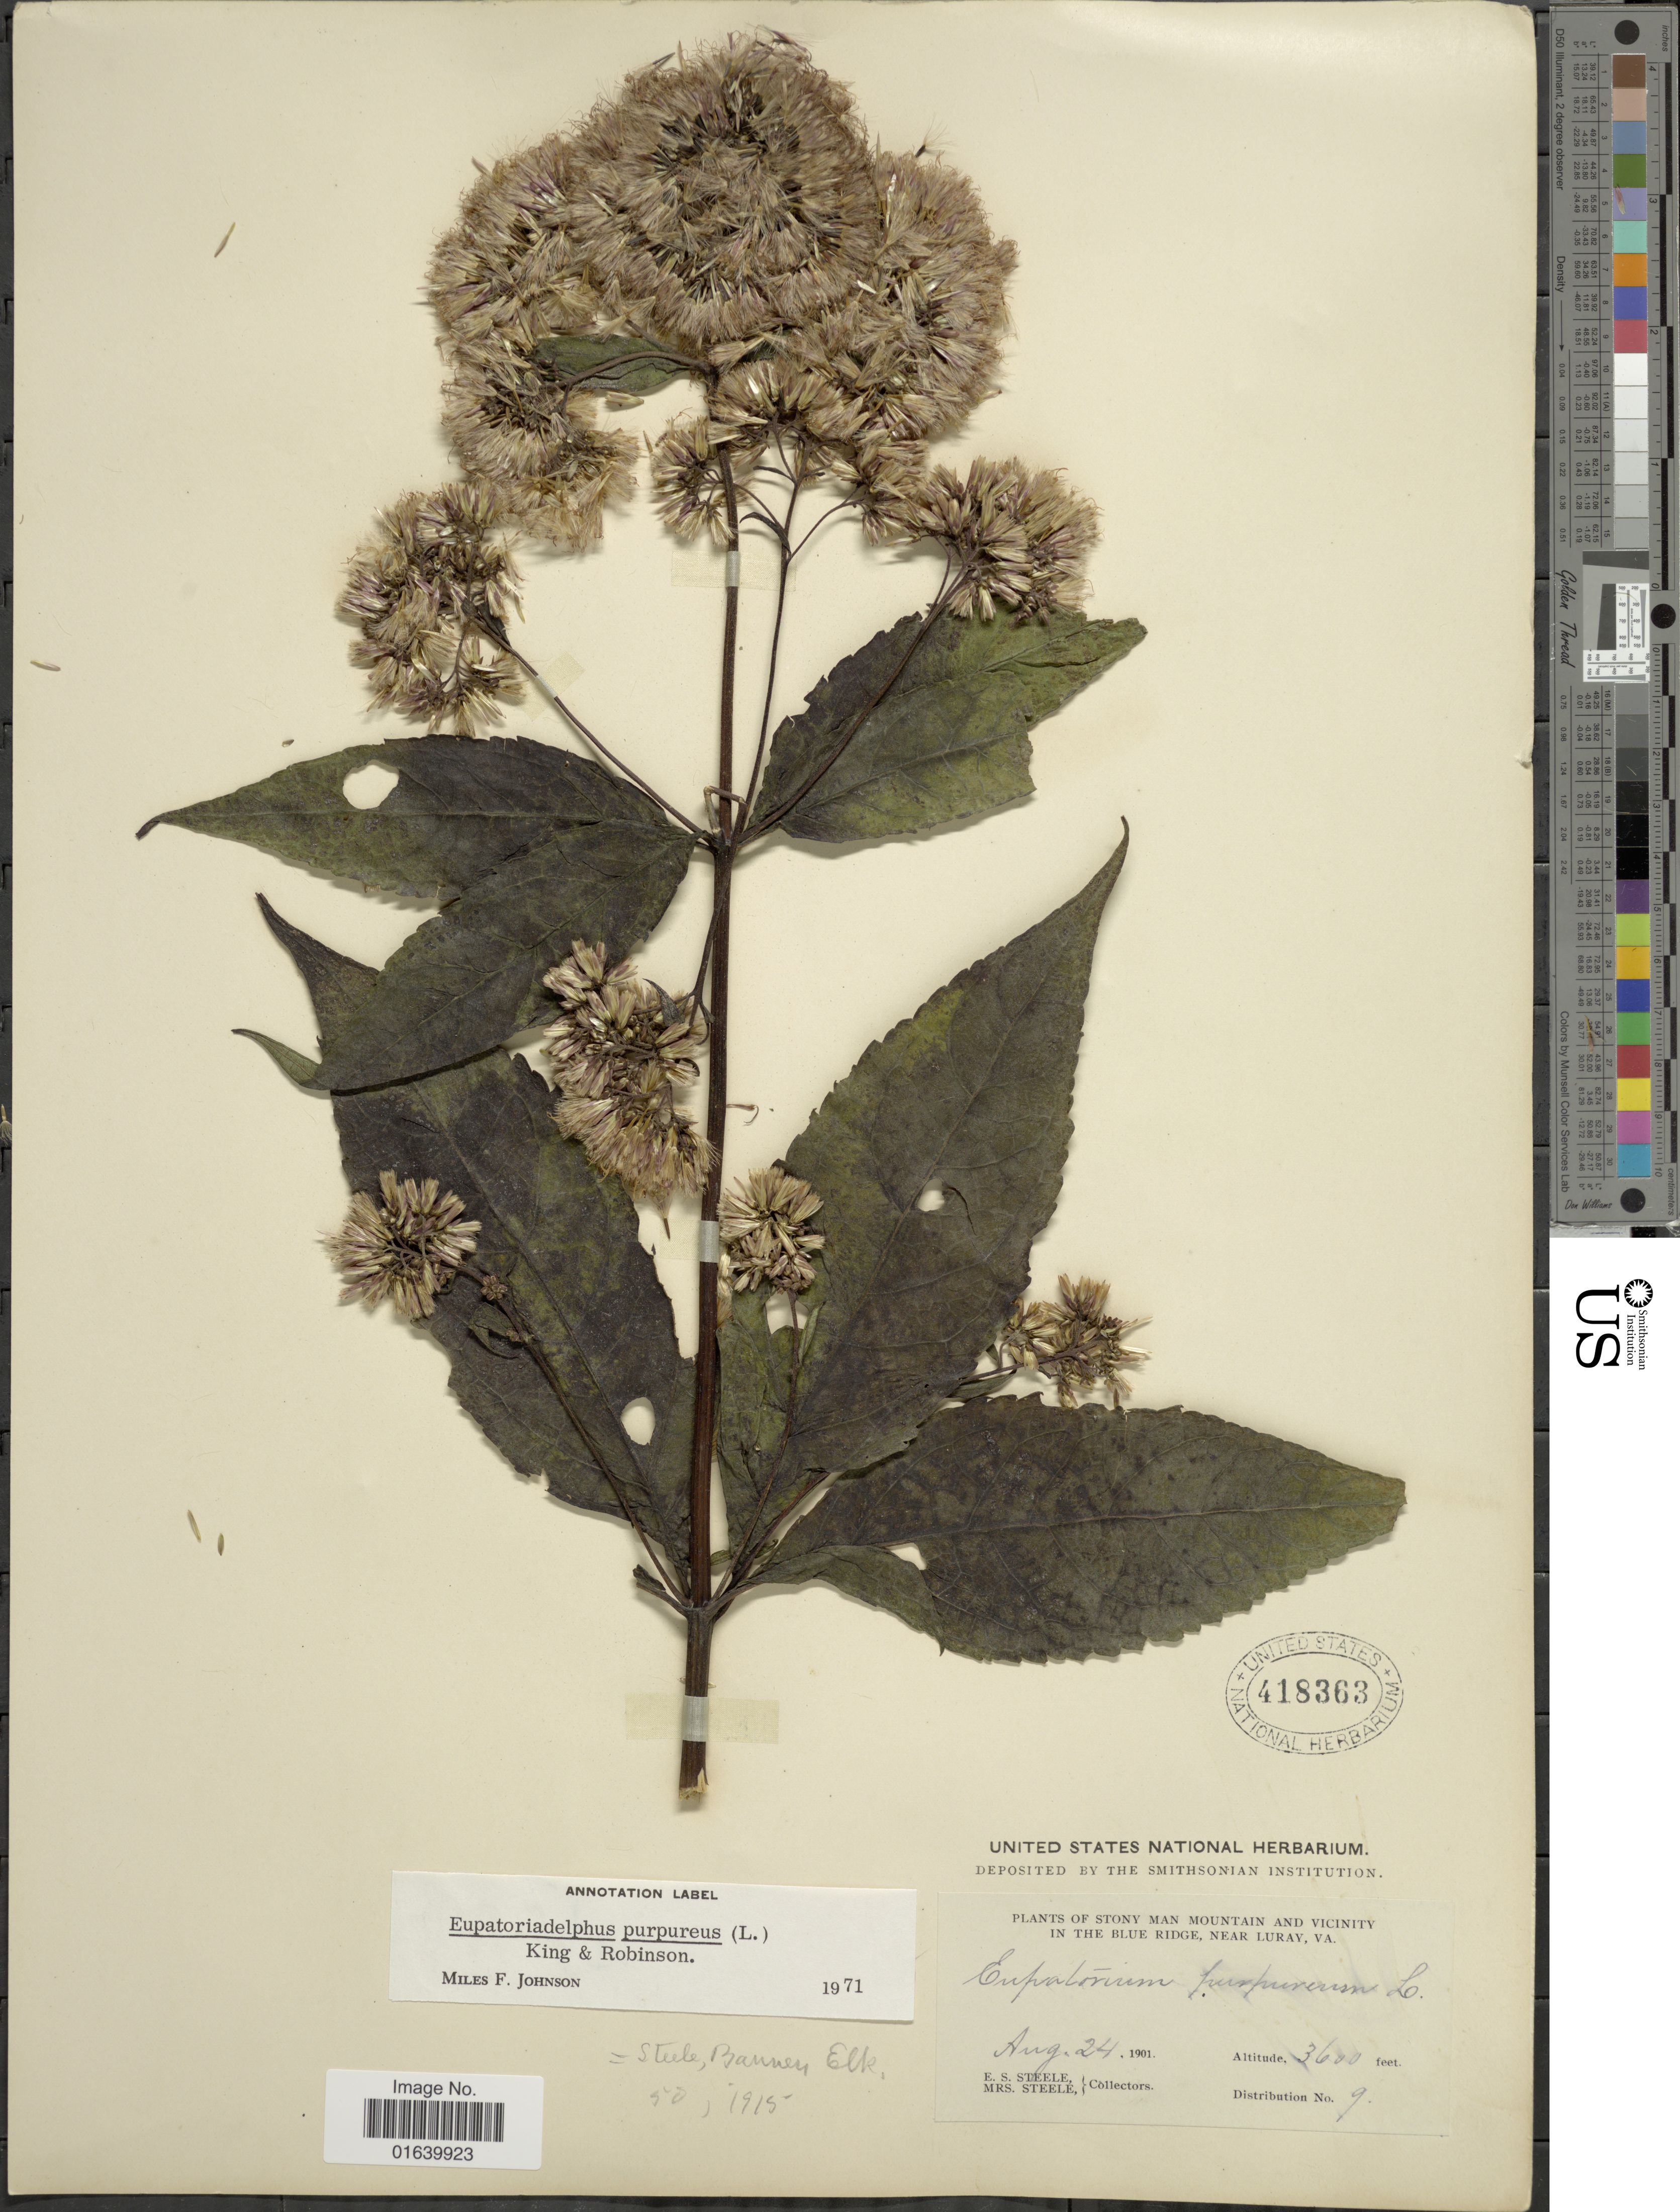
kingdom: Plantae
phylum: Tracheophyta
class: Magnoliopsida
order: Asterales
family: Asteraceae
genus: Eupatorium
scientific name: Eupatorium purpureum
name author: (L.) E.E. Lamont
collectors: E. Steele & Mrs. E. S. Steele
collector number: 9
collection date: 1901-08-24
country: United States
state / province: Virginia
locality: Virginia, Stony Man Mountain and Vicinity in the Blue Ridge, near Luray.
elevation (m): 1097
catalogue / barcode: US 418363